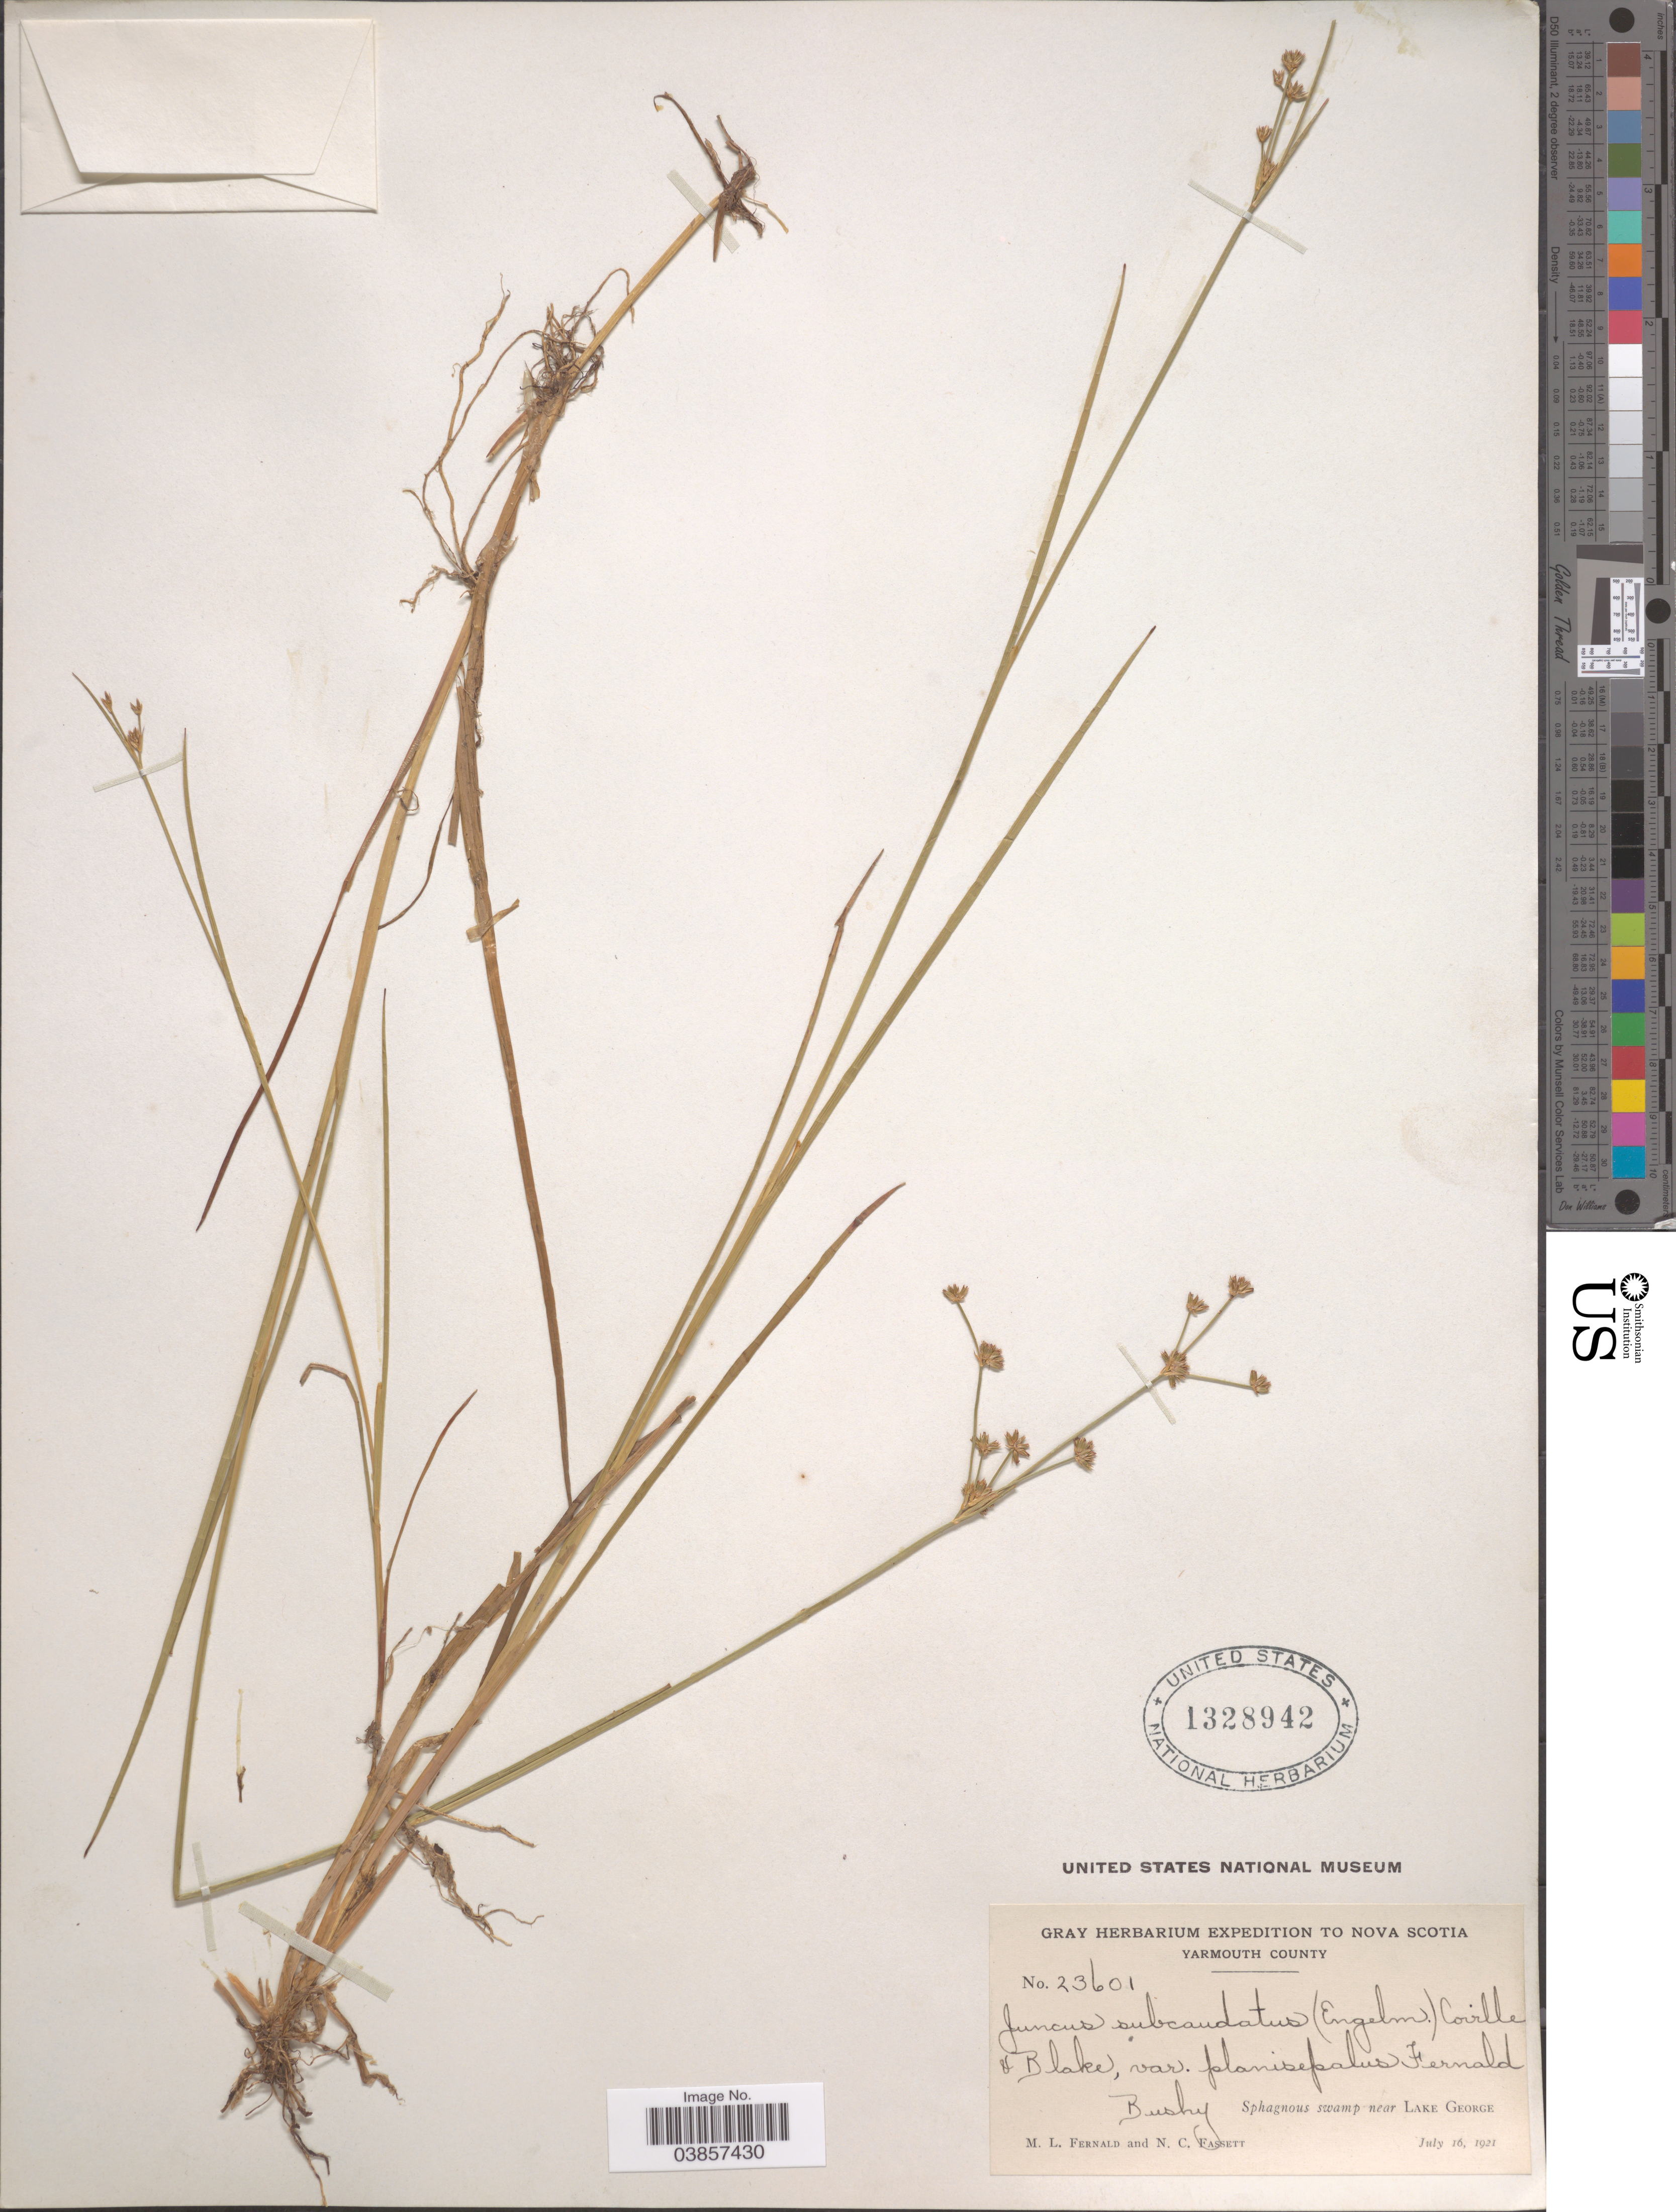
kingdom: Plantae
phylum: Tracheophyta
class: Liliopsida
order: Poales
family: Juncaceae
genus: Juncus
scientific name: Juncus subcaudatus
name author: (Engelm. ex A. Gray) Coville & S.F. Blake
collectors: M. L. Fernald & N. C. Fassett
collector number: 23601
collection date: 1921-07-16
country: Canada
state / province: Nova Scotia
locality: Yarmouth County. Near Lake George.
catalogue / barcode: US 1328942